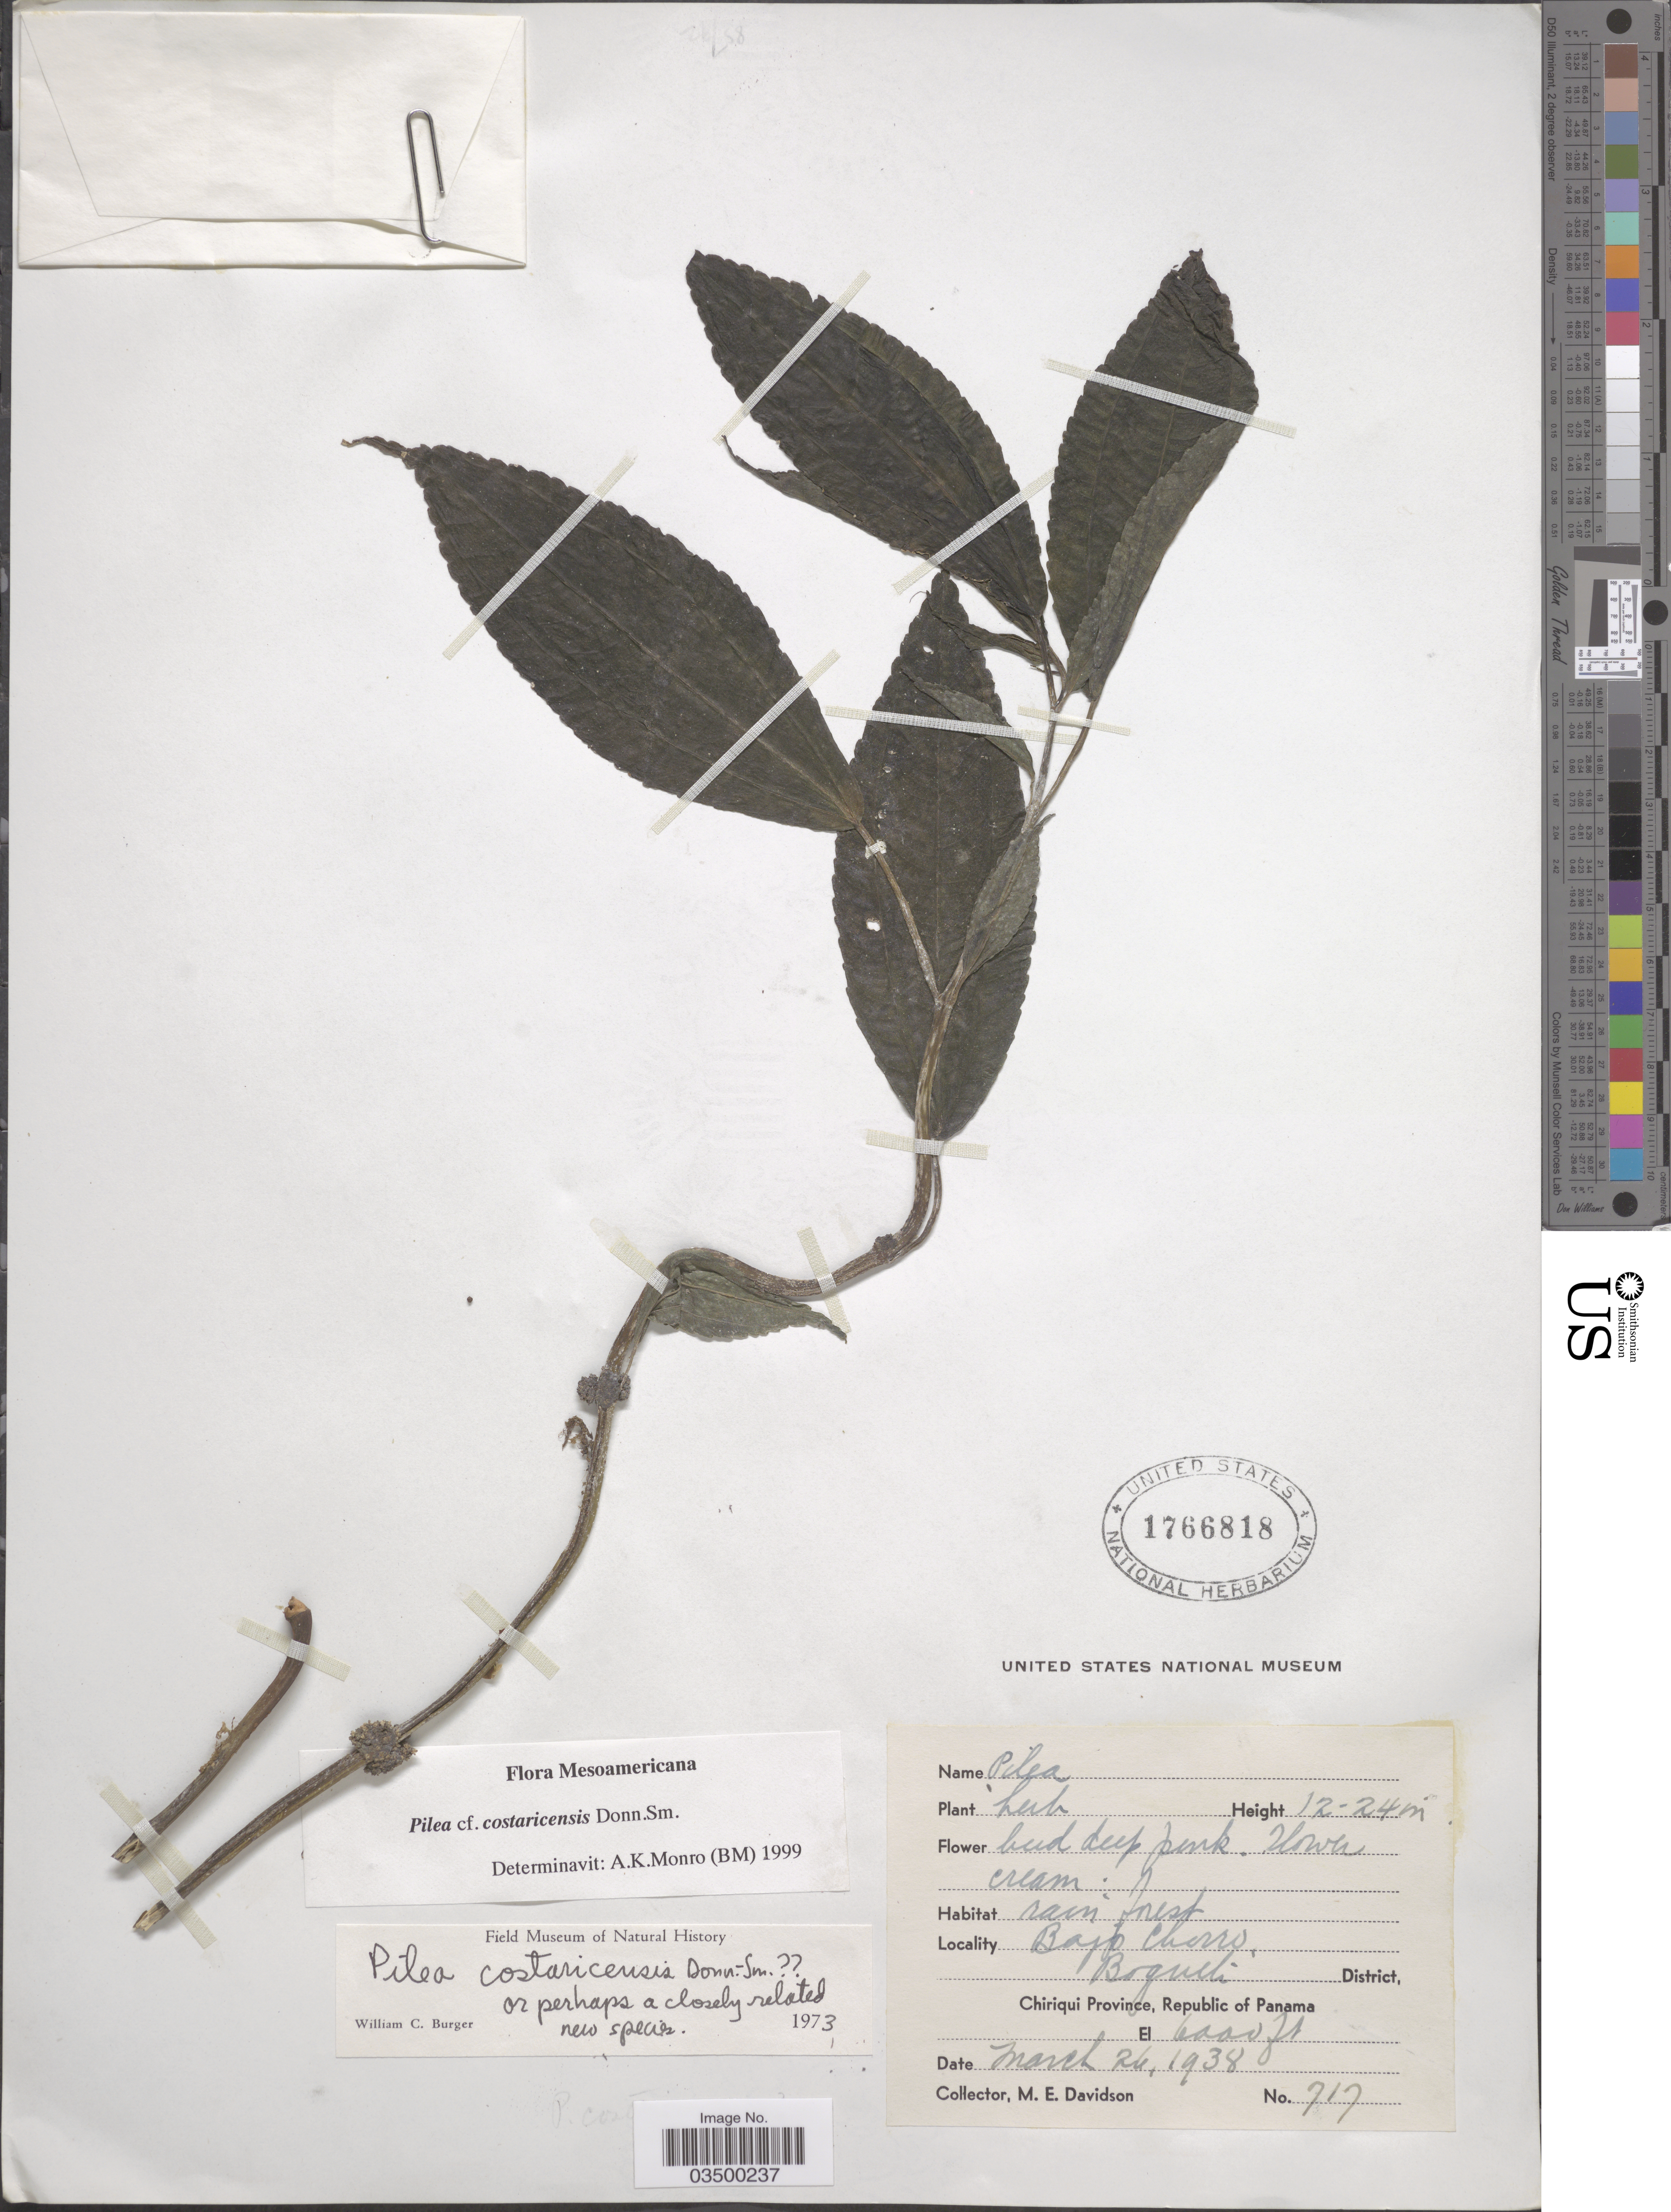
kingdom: Plantae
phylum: Tracheophyta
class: Magnoliopsida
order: Rosales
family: Urticaceae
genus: Pilea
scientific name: Pilea costaricensis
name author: Donn. Sm.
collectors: M. E. Davidson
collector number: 717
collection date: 1938-03-26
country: Panama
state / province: Chiriqui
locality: Bajo Chorro. Boqueti District, Republic of Panama.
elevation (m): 1829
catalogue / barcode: US 1766818